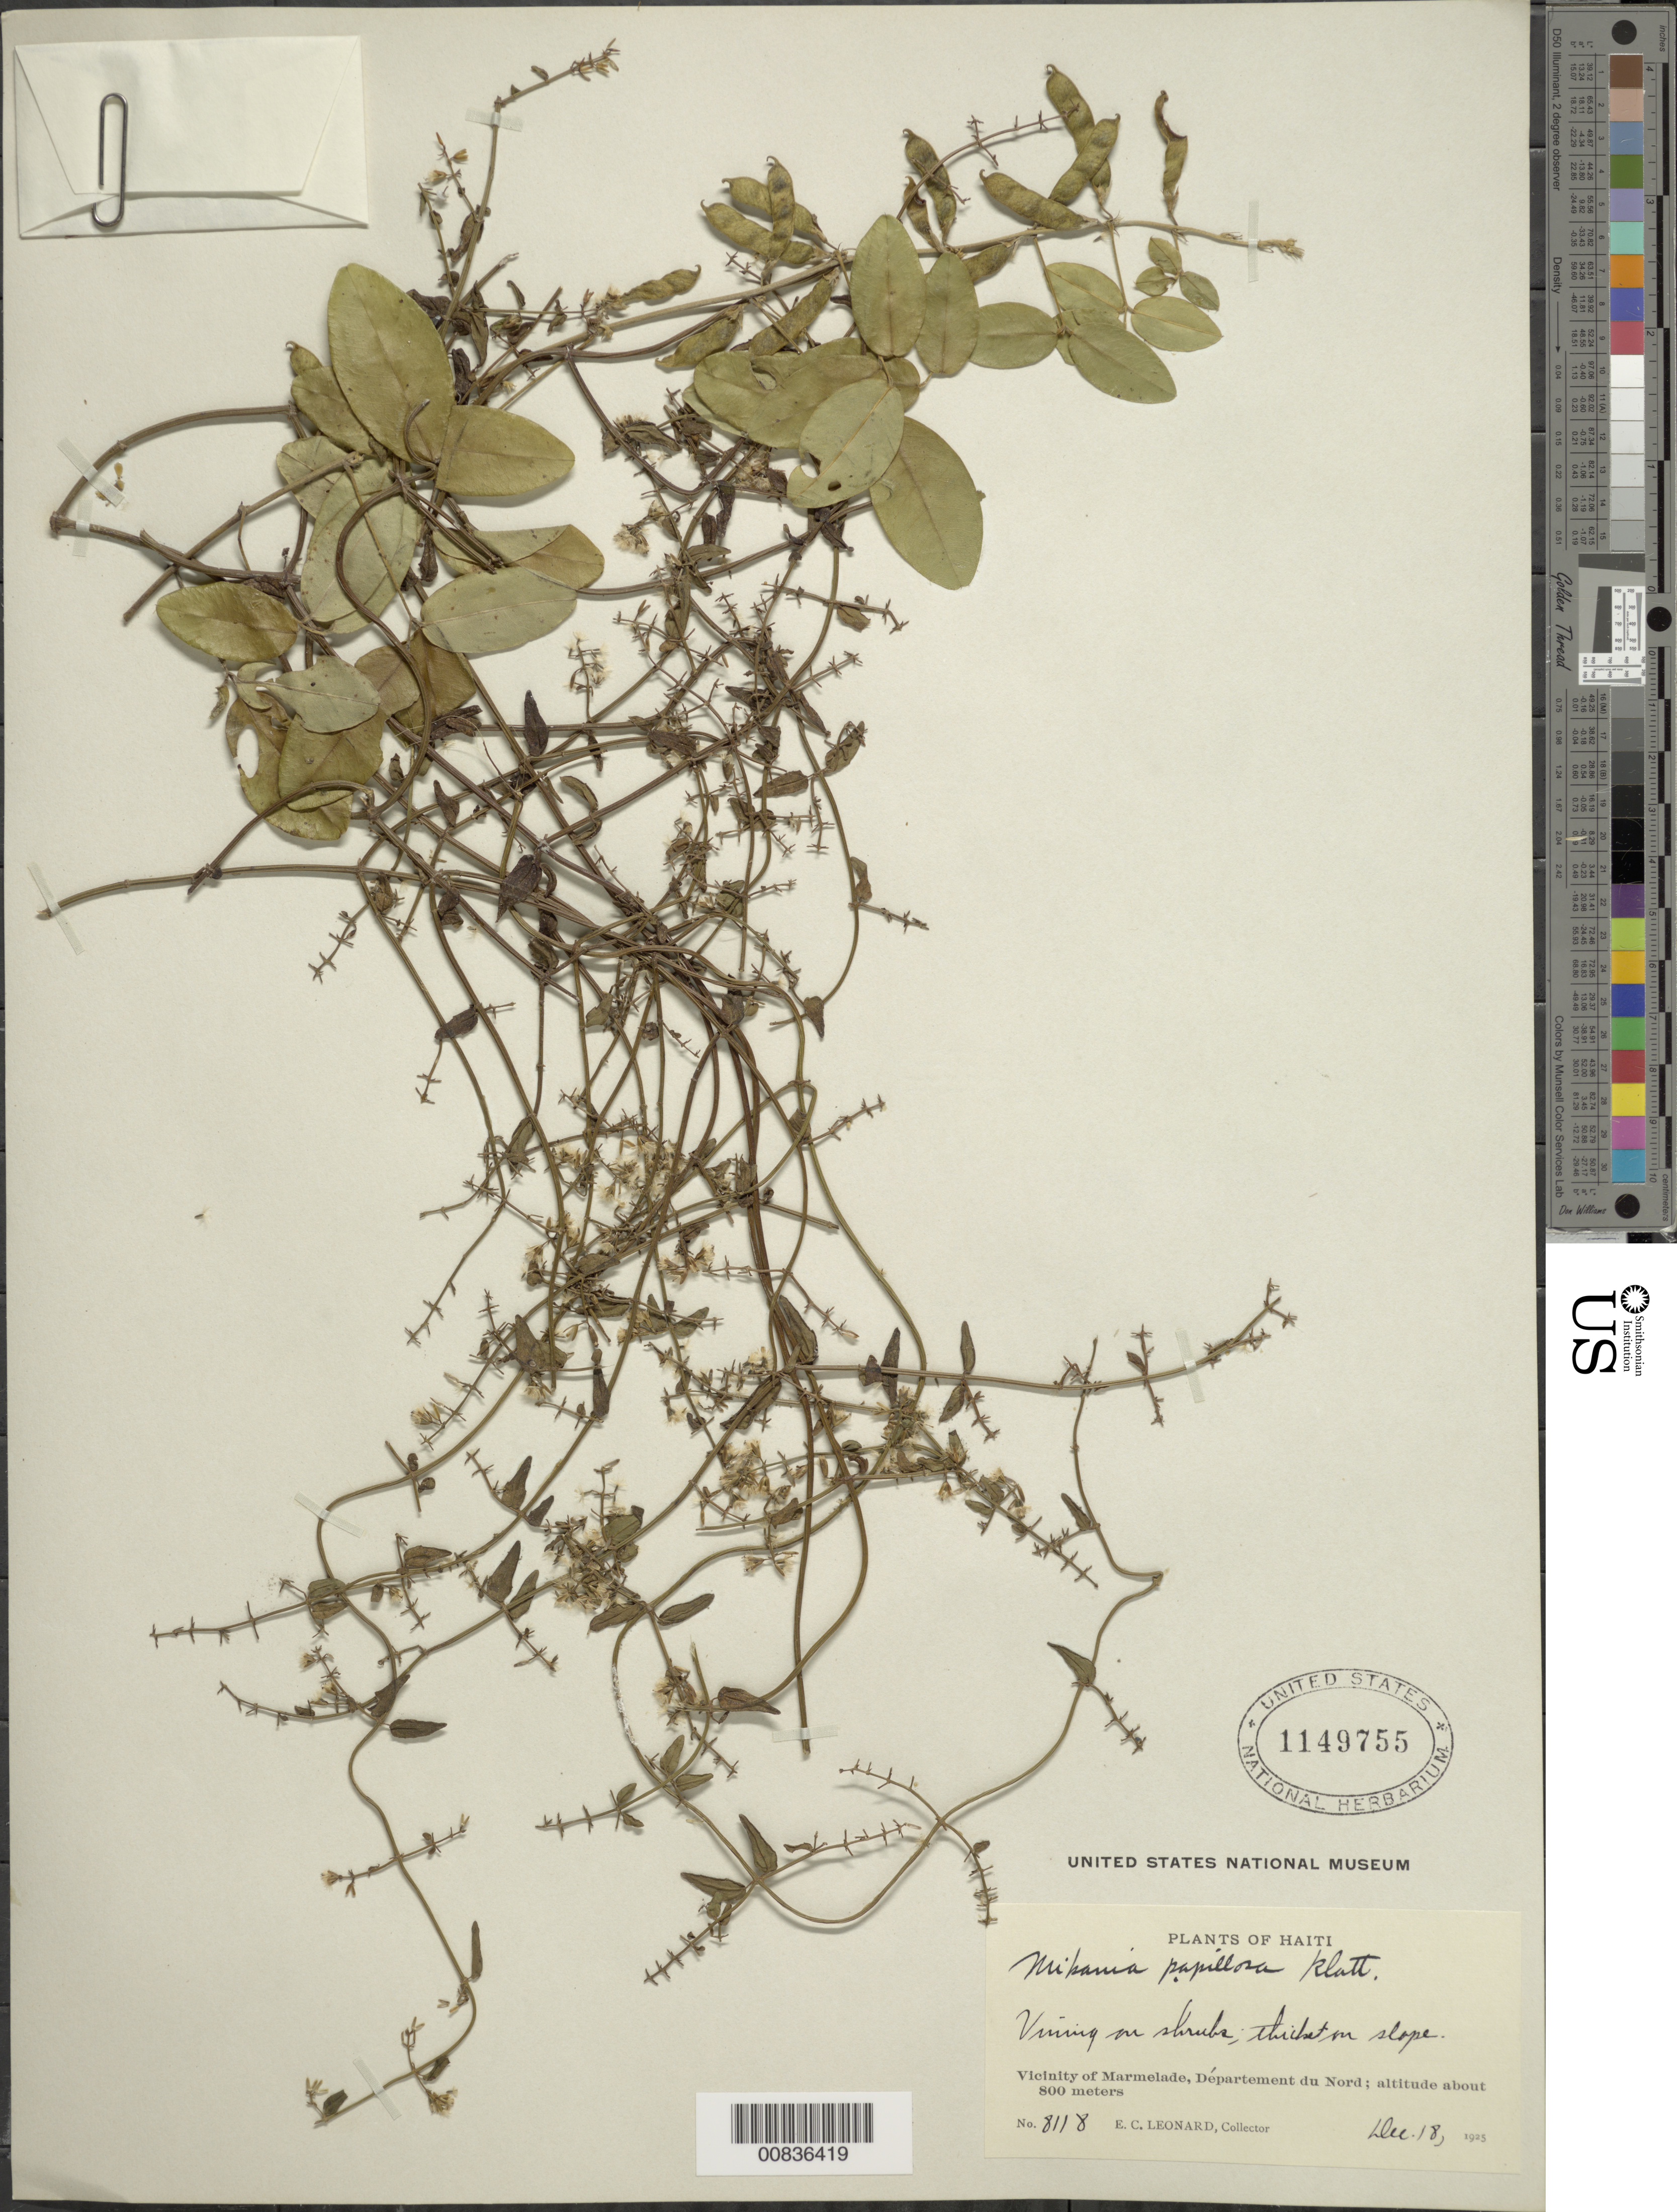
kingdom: Plantae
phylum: Tracheophyta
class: Magnoliopsida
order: Asterales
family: Asteraceae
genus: Mikania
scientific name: Mikania papillosa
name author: Klatt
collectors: E. C. Leonard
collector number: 8118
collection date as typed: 18 Dec 1925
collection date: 1925-12-18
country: Haiti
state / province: Nord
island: Hispaniola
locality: Vicinity of Marmelade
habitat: On shrubs in thickets on slope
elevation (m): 800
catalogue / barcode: US 1149755